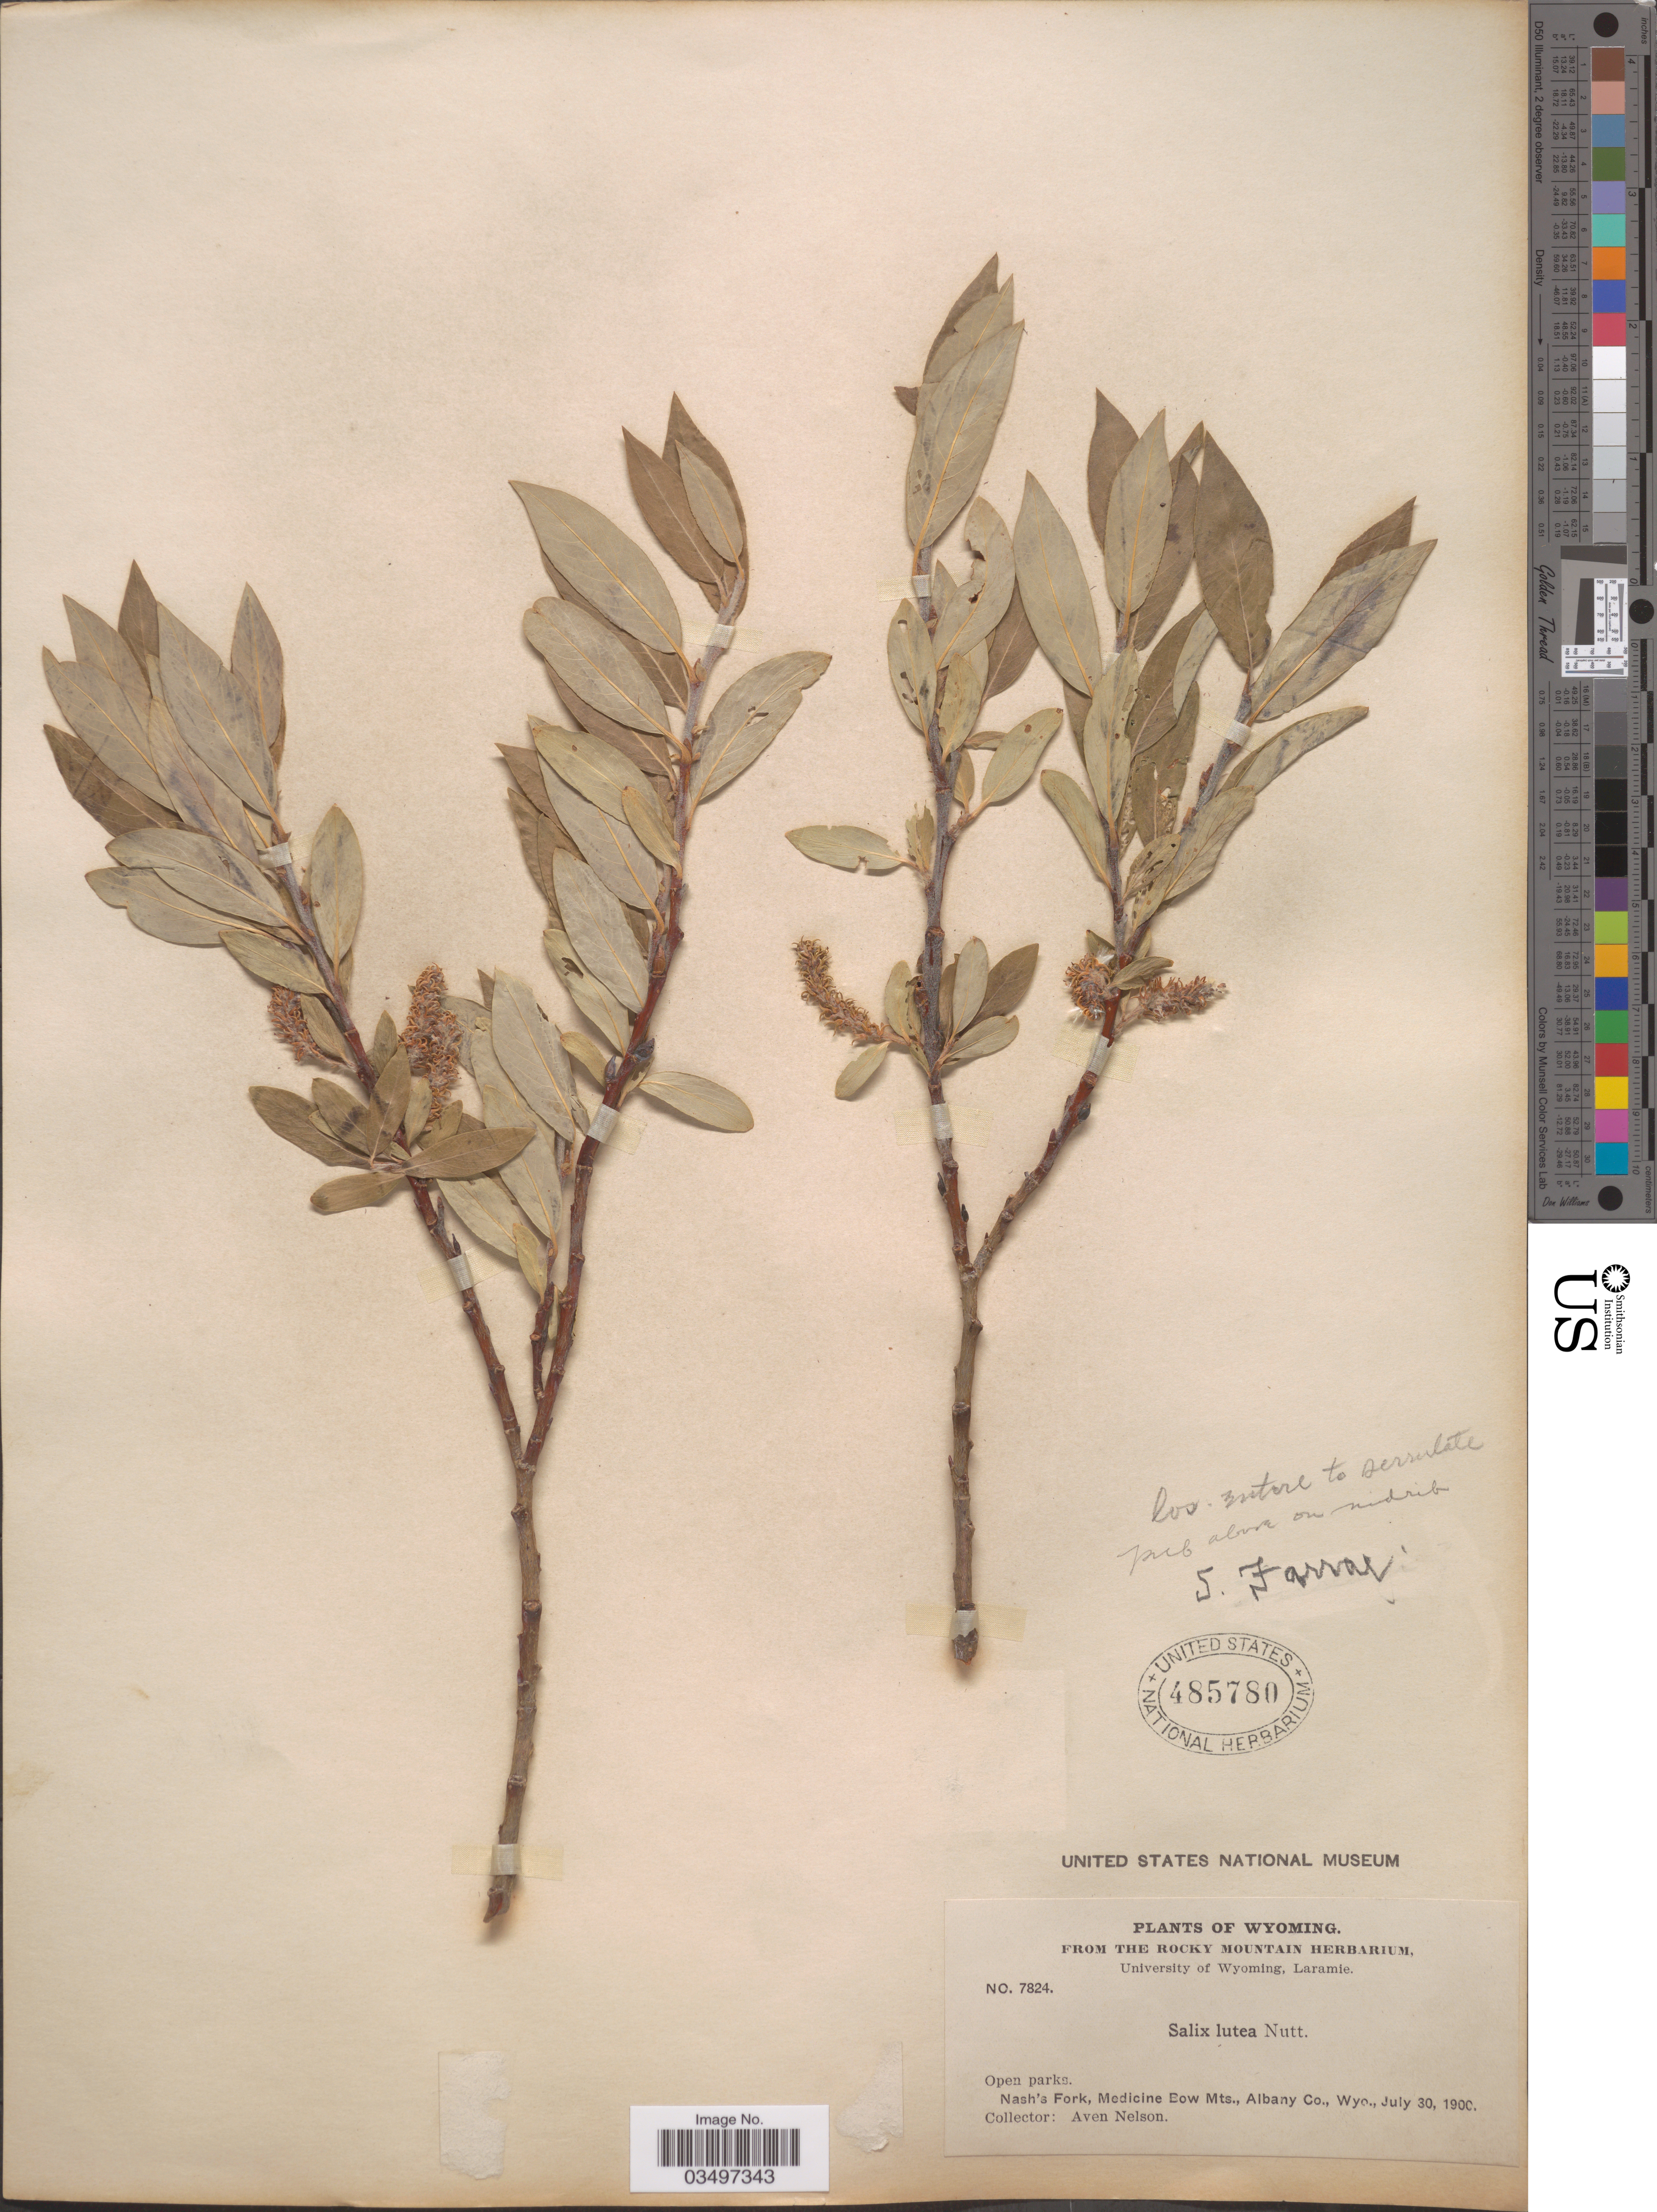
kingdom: Plantae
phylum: Tracheophyta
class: Magnoliopsida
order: Malpighiales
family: Salicaceae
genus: Salix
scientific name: Salix farrae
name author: C.R. Ball in Standl.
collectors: A. Nelson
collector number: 7824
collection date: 1900-07-30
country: United States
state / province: Wyoming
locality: Nash's Fork, Medicine Bow Mts., Albany co.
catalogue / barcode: US 485780